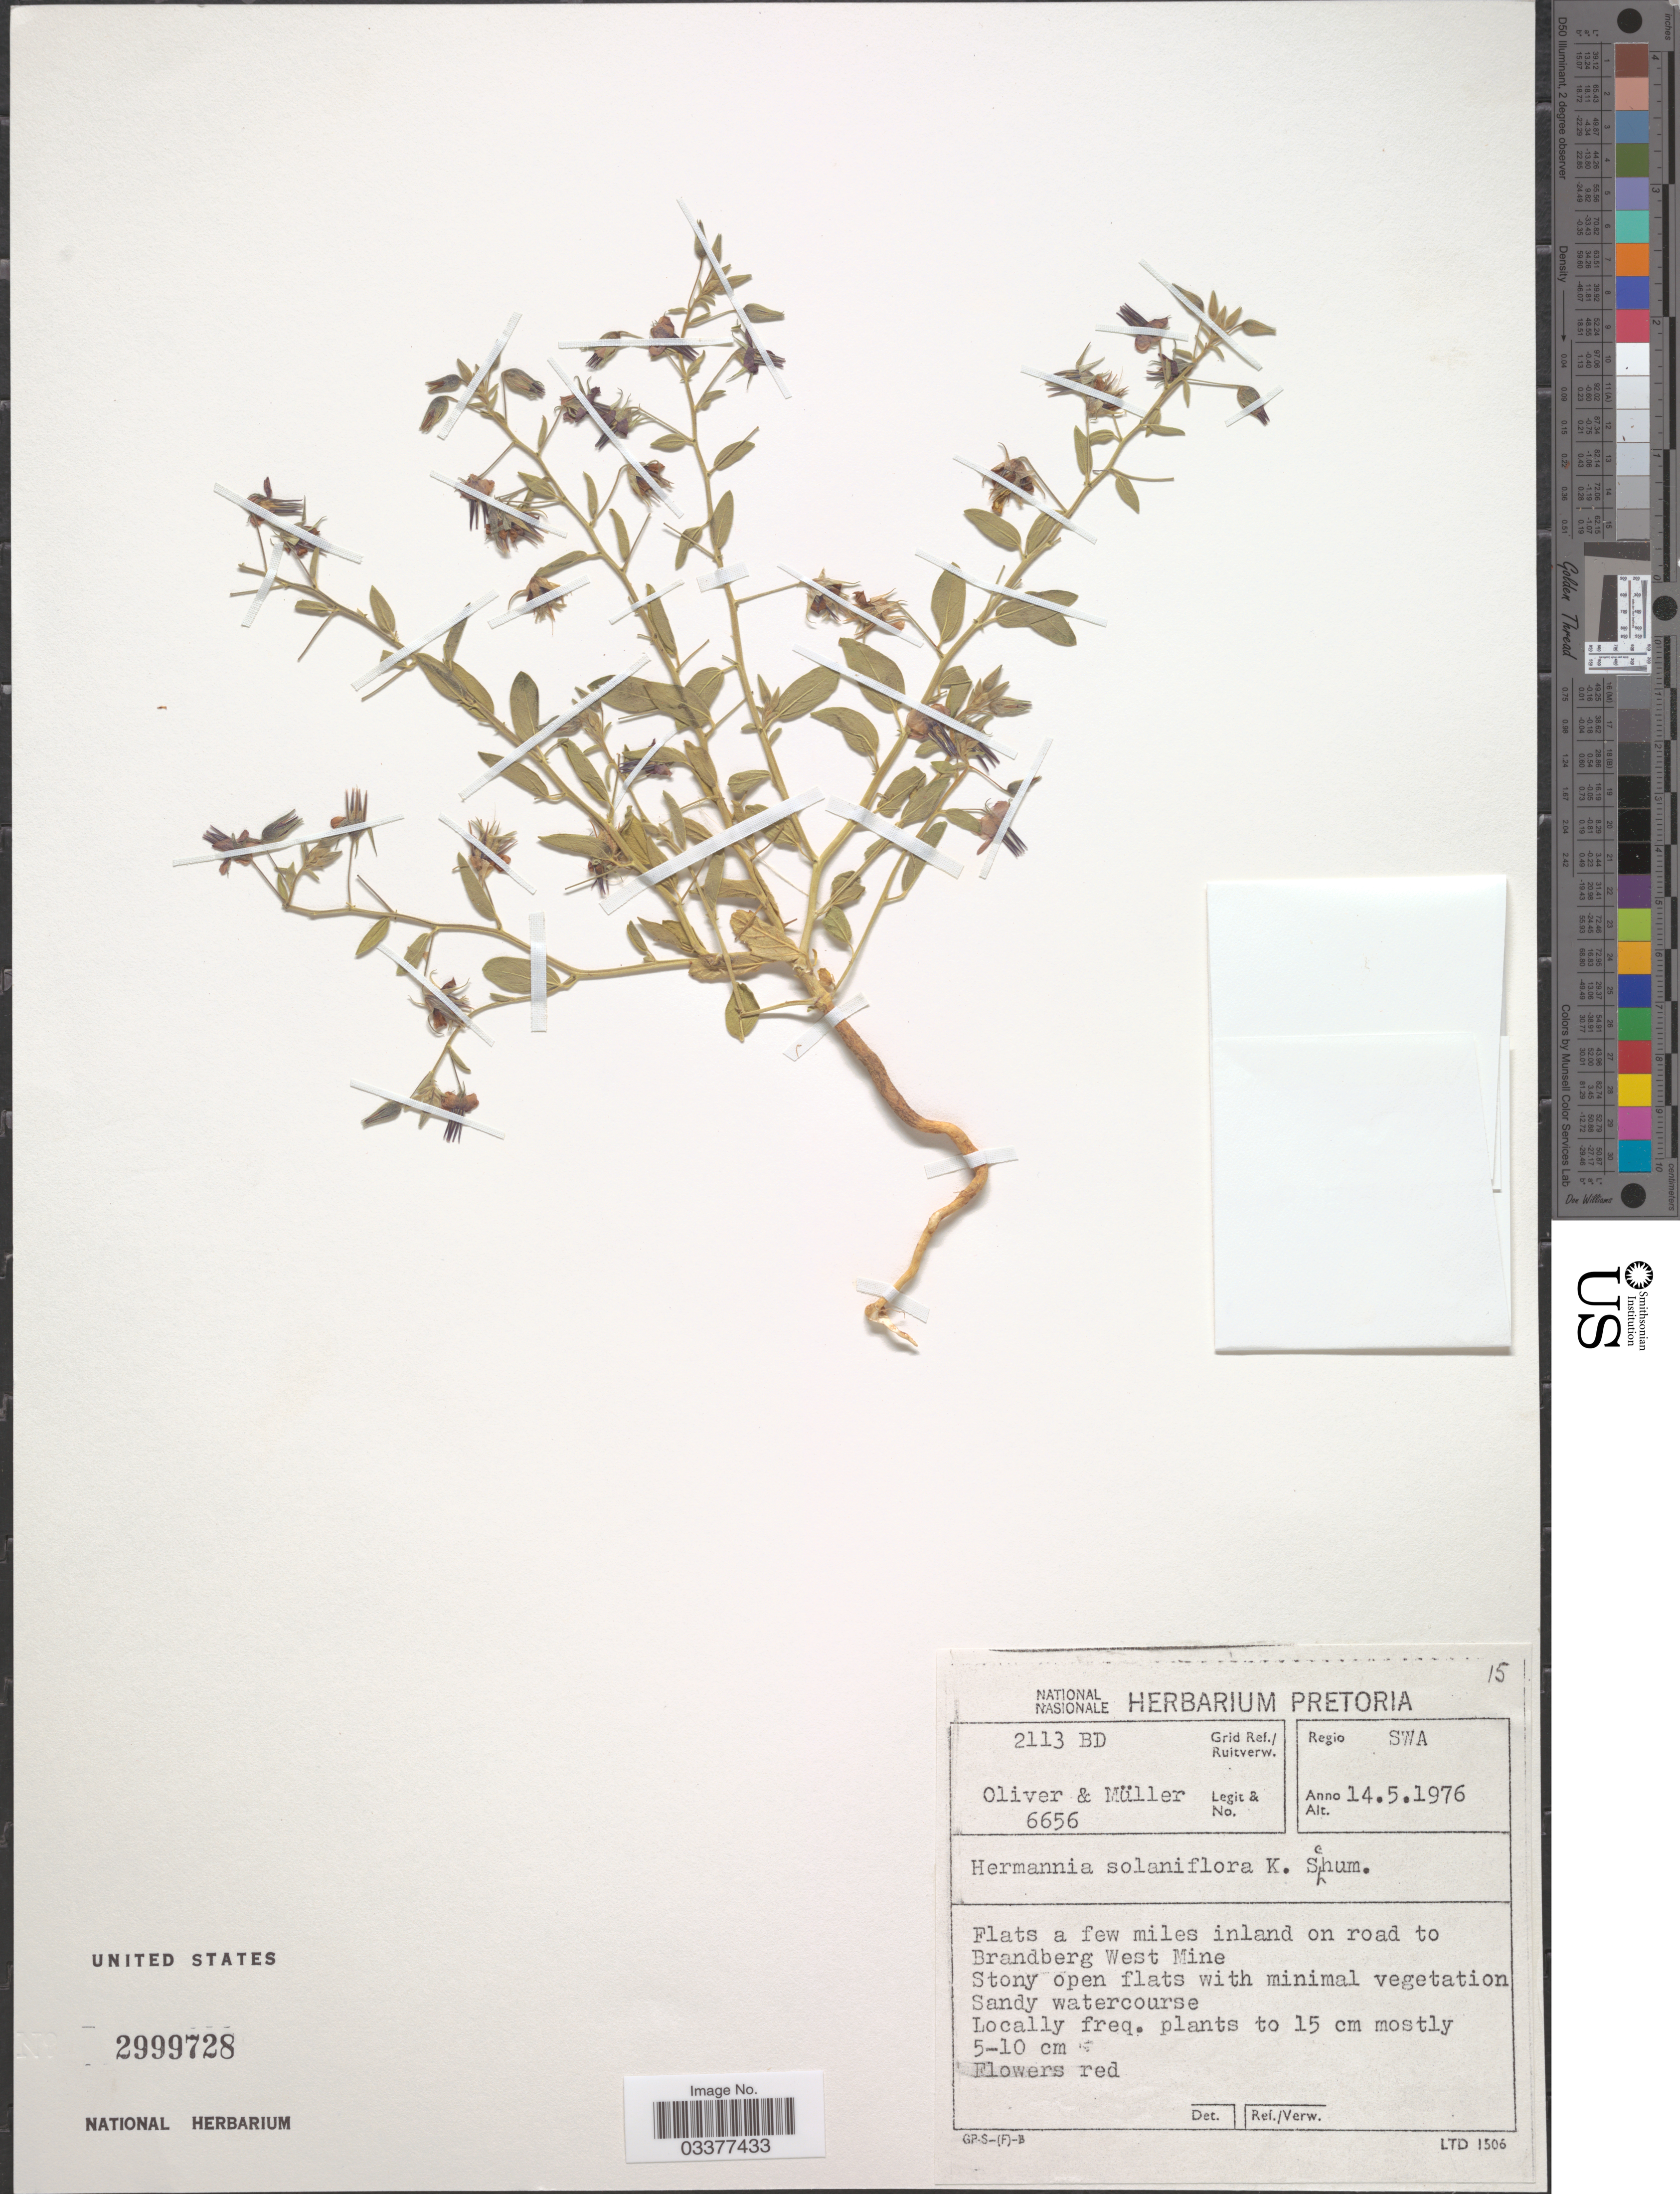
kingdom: Plantae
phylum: Tracheophyta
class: Magnoliopsida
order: Malvales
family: Malvaceae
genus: Hermannia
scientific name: Hermannia solaniflora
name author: K. Schum.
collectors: Oliver, -- & -- Müller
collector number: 6656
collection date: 1976-05-14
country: Namibia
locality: Grid Ref./ Ruitverw. 2113 BD. Regio SWA. Flats a few miles inland on road to Brandberg West Mine.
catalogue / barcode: US 2999728